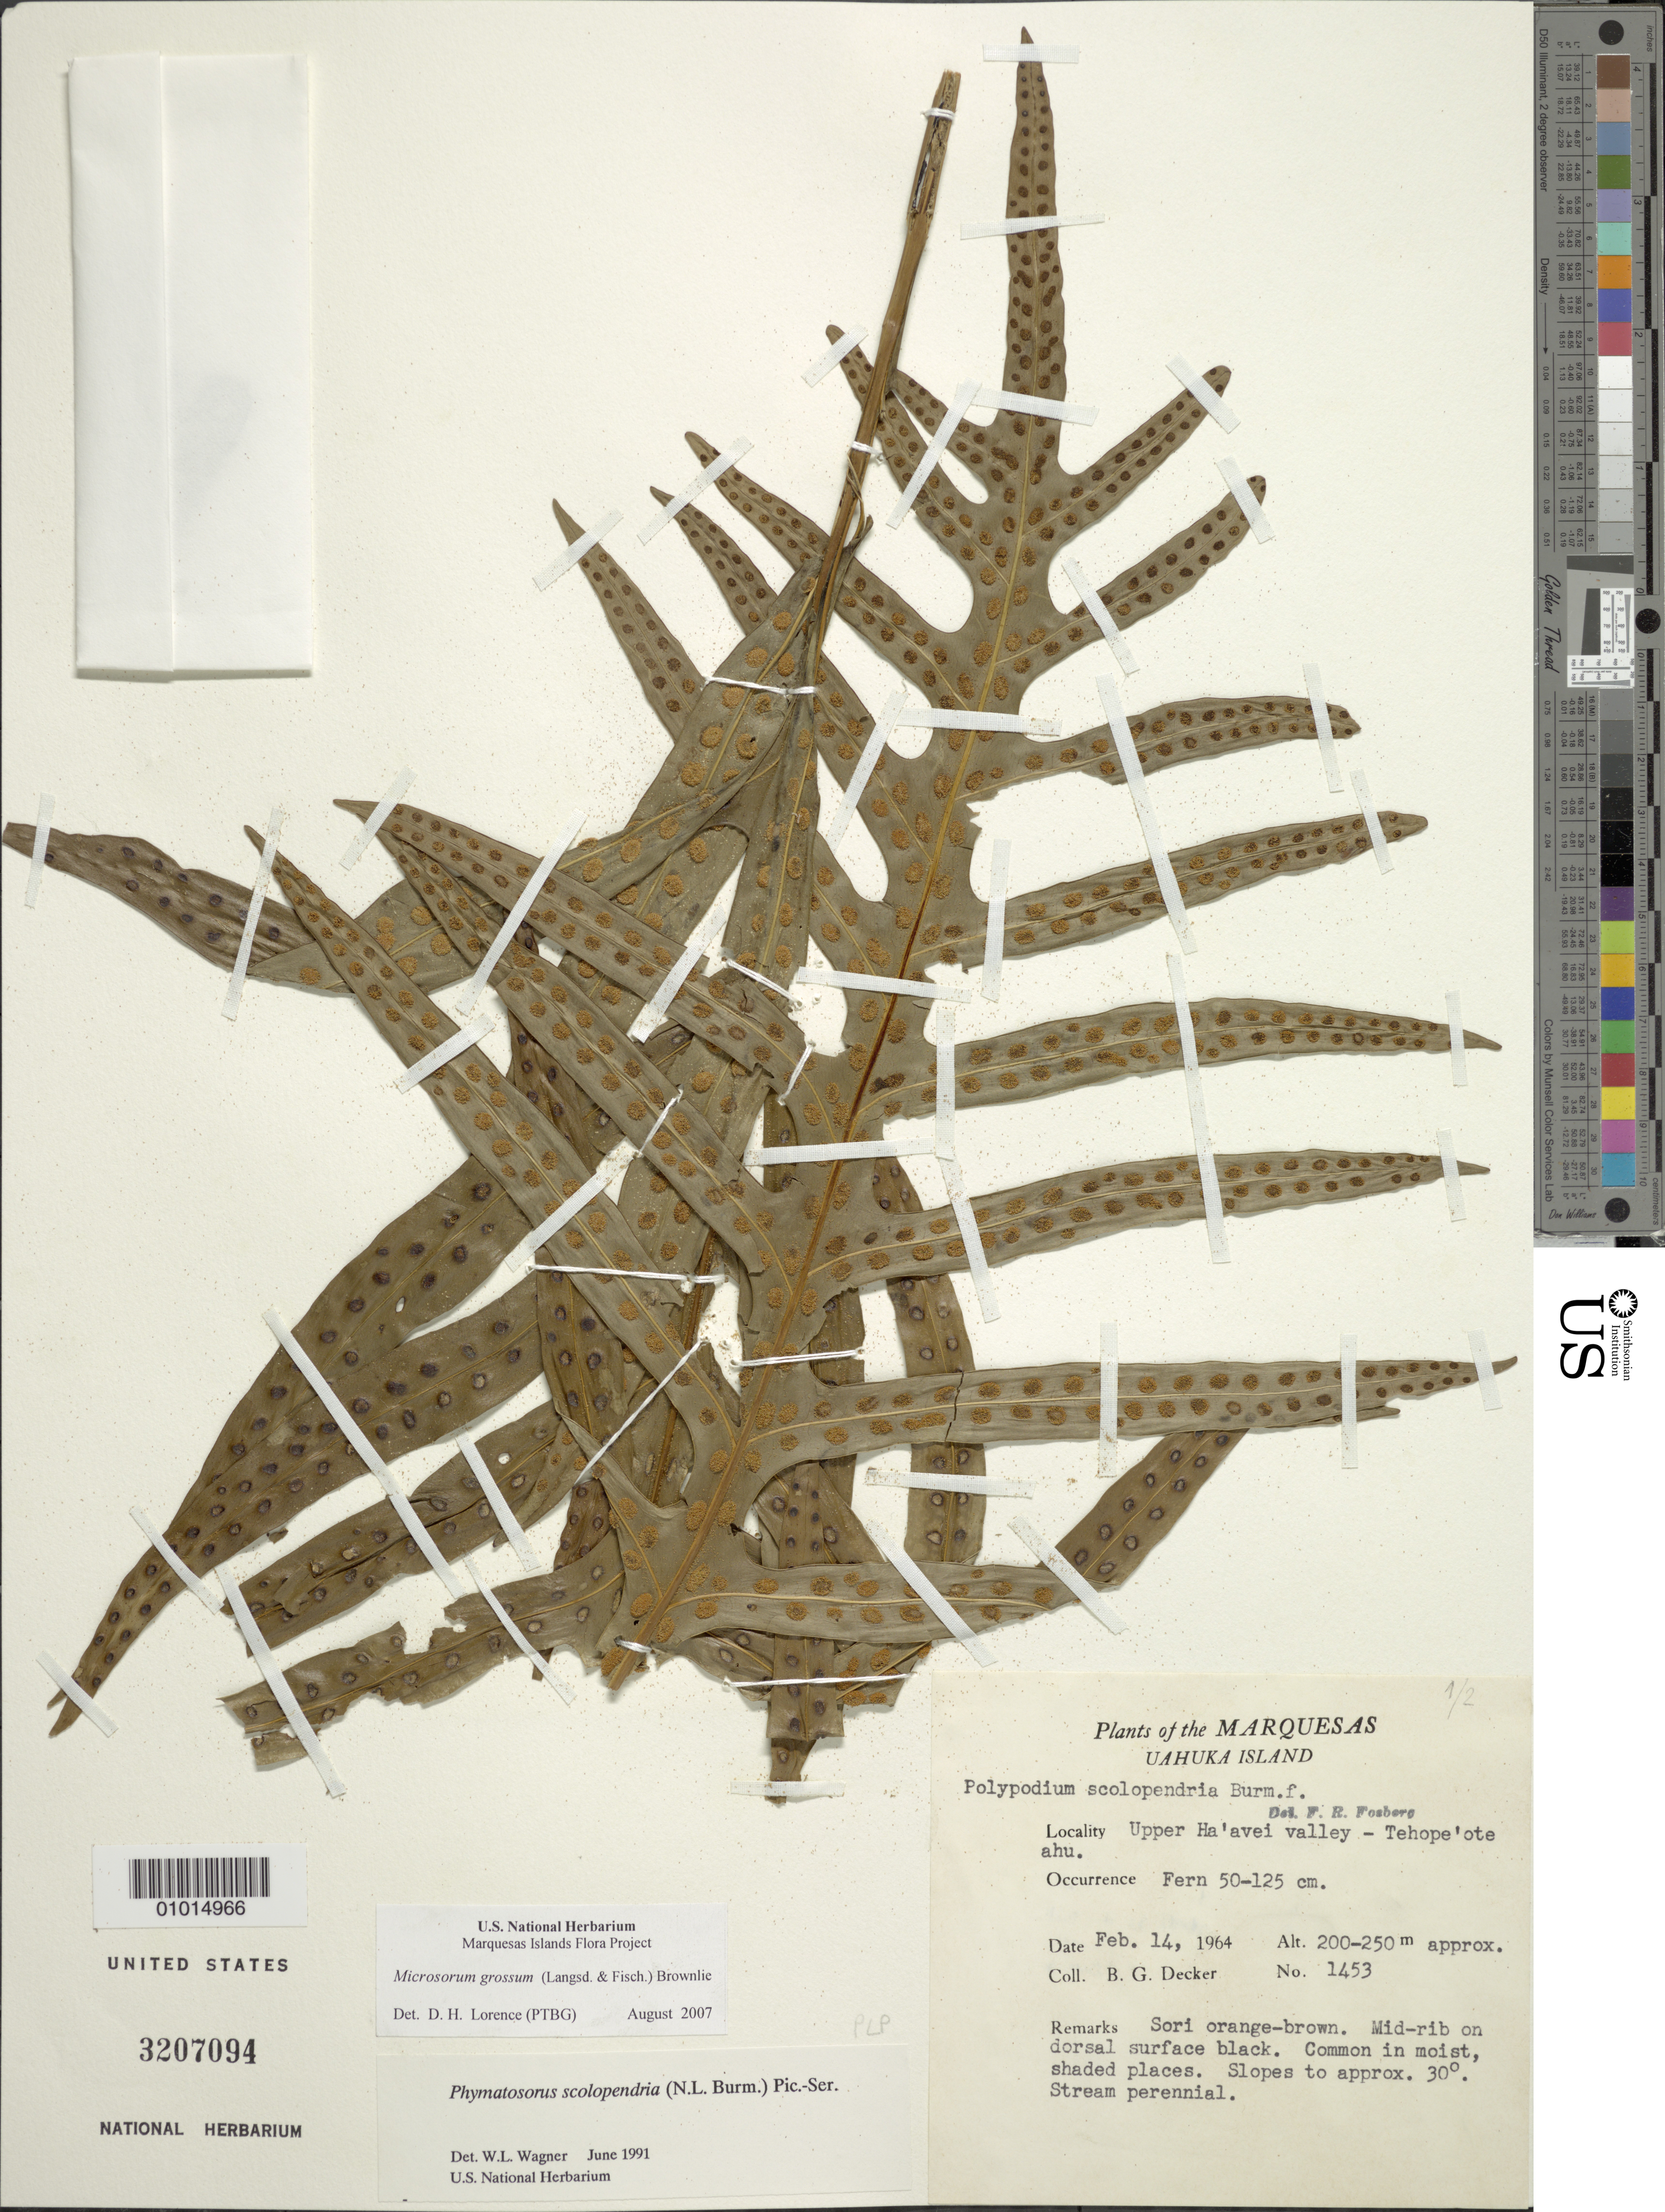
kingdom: Plantae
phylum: Tracheophyta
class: Polypodiopsida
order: Polypodiales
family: Polypodiaceae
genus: Microsorum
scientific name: Microsorum grossum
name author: (Langsd. & Fisch.) S.B. Andrews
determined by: Lorence, David H., (PTBG), National Tropical Botanical Garden (UNITED STATES)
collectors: B. G. Decker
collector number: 1453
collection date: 1964-02-14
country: French Polynesia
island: Ua Huka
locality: Upper Ha'avei Valley, Tehope'ote ahu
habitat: Common in moist, shaded places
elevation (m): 200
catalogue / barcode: US 3207094